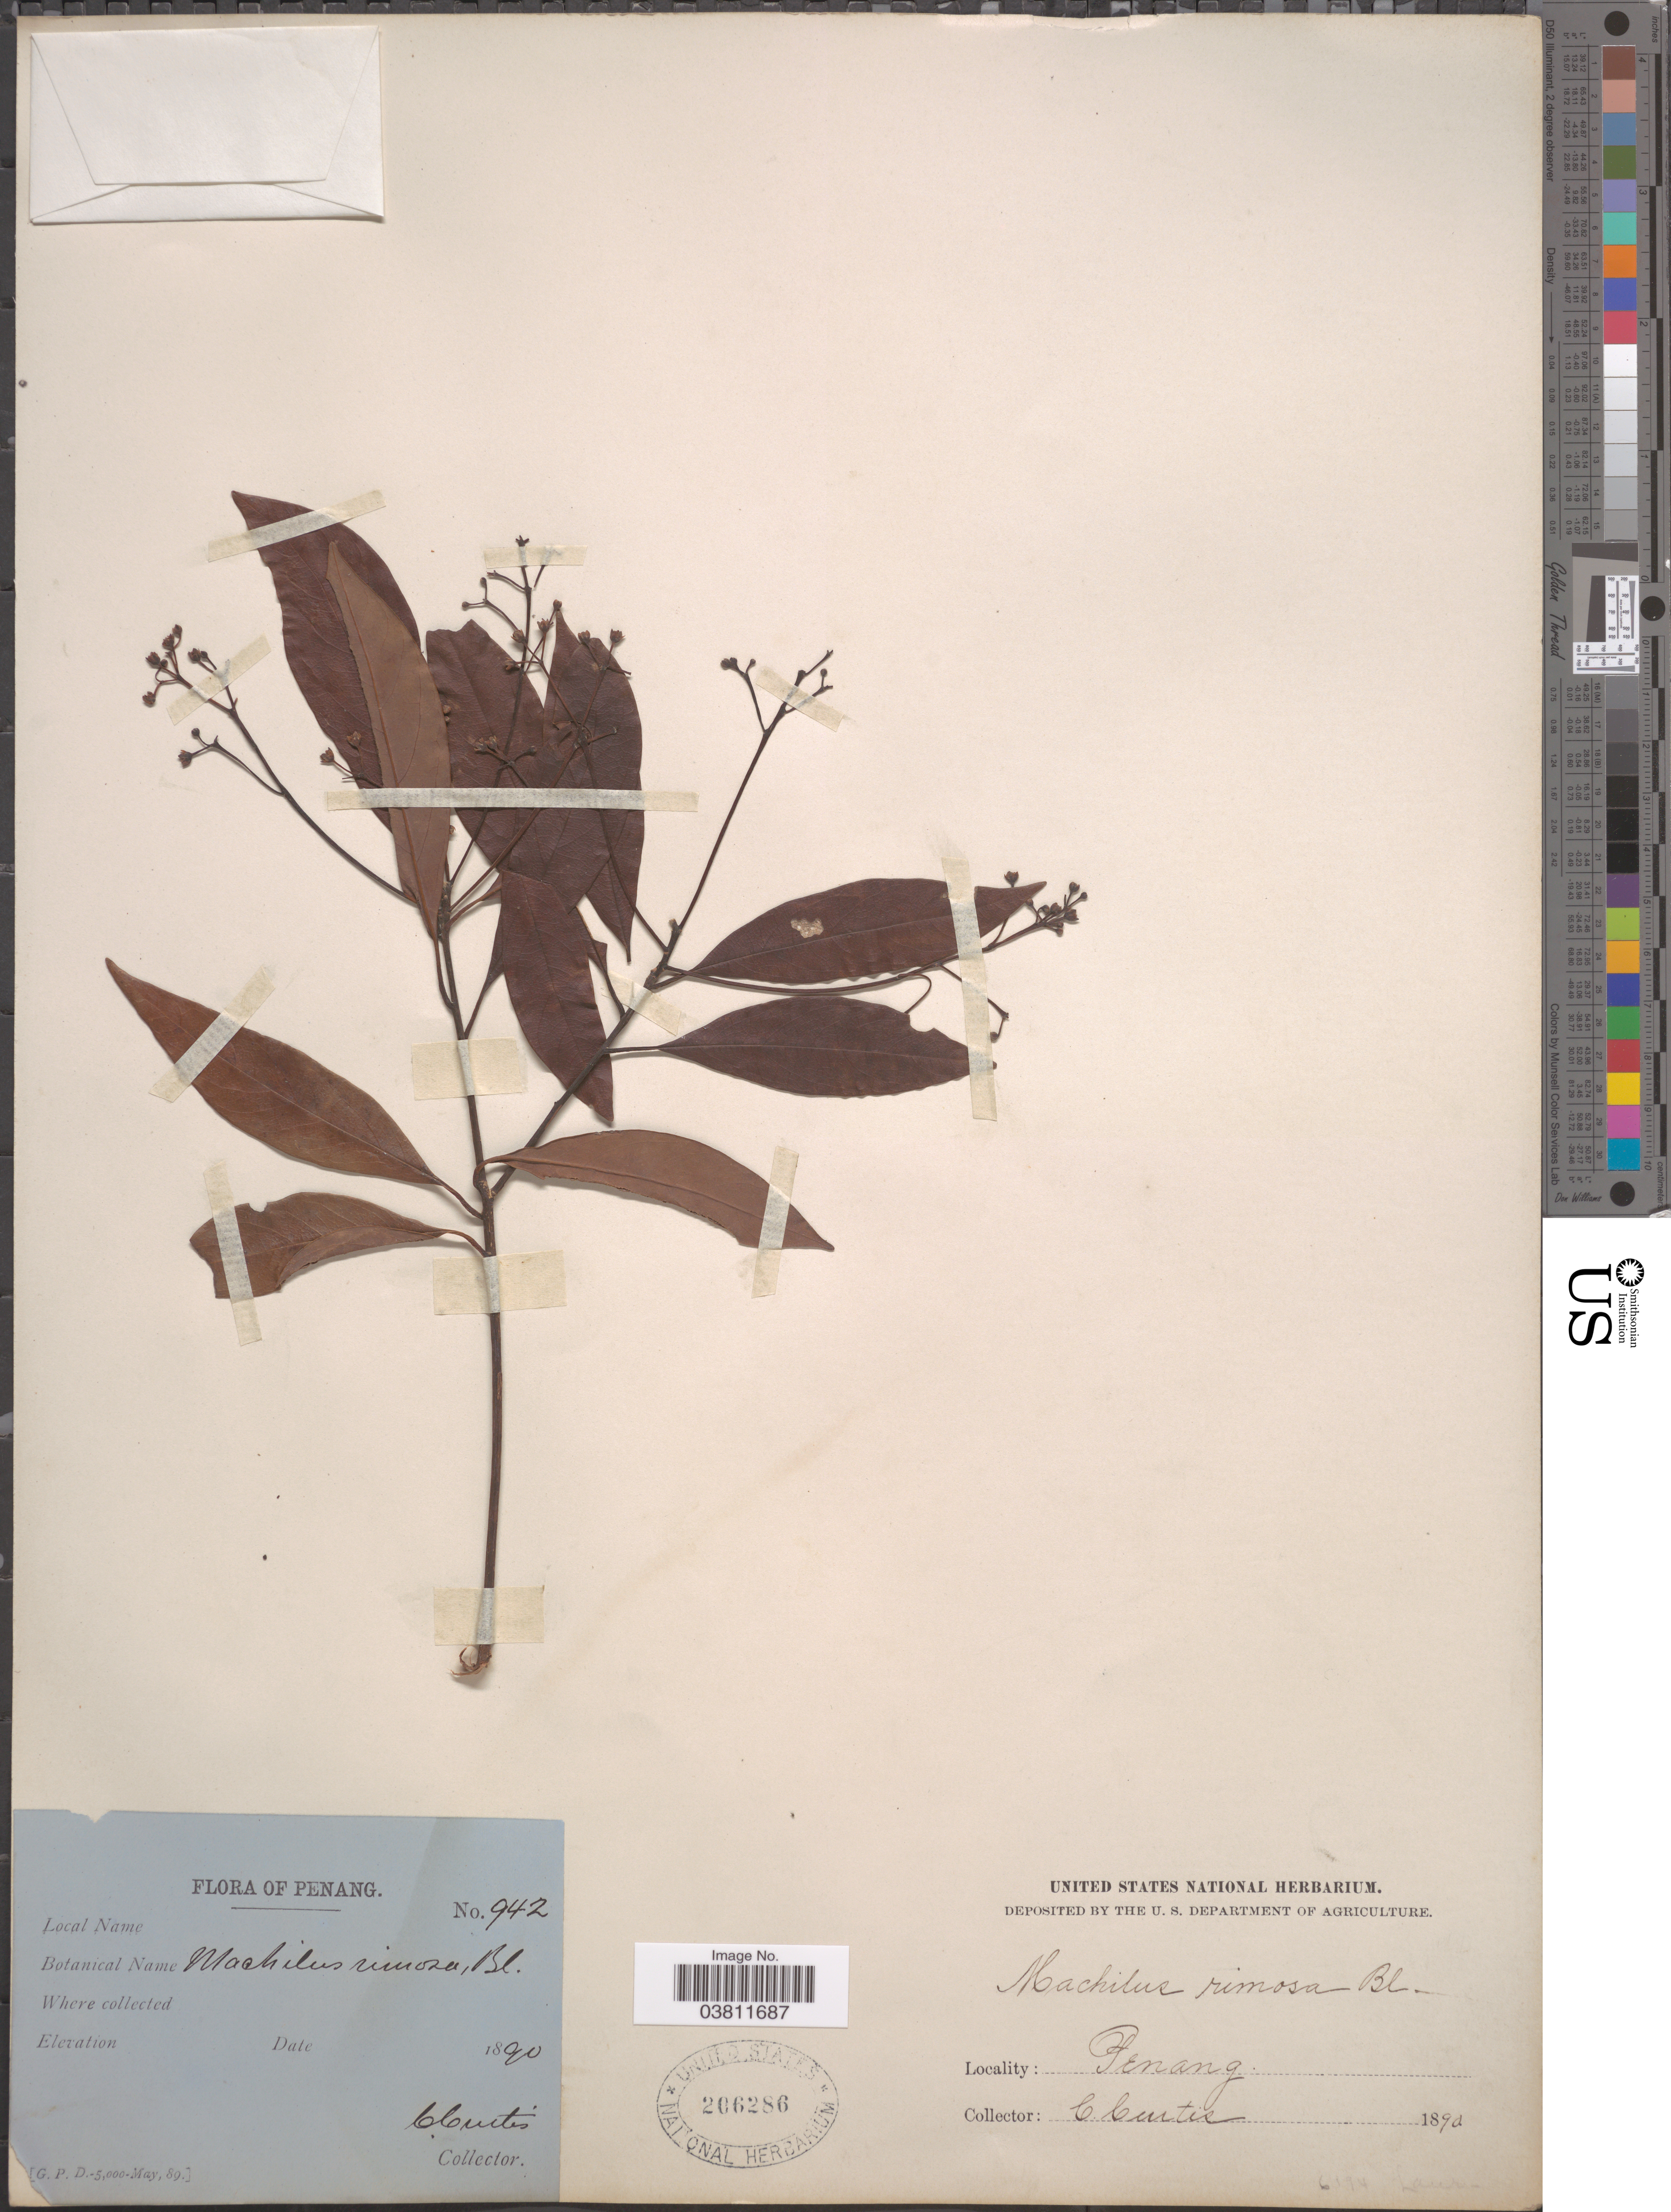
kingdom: Plantae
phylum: Tracheophyta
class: Magnoliopsida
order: Laurales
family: Lauraceae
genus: Machilus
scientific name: Machilus rimosa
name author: (Blume) Blume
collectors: C. Curtis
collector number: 942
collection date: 1890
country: Malaysia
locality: Penang.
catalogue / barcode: US 266286